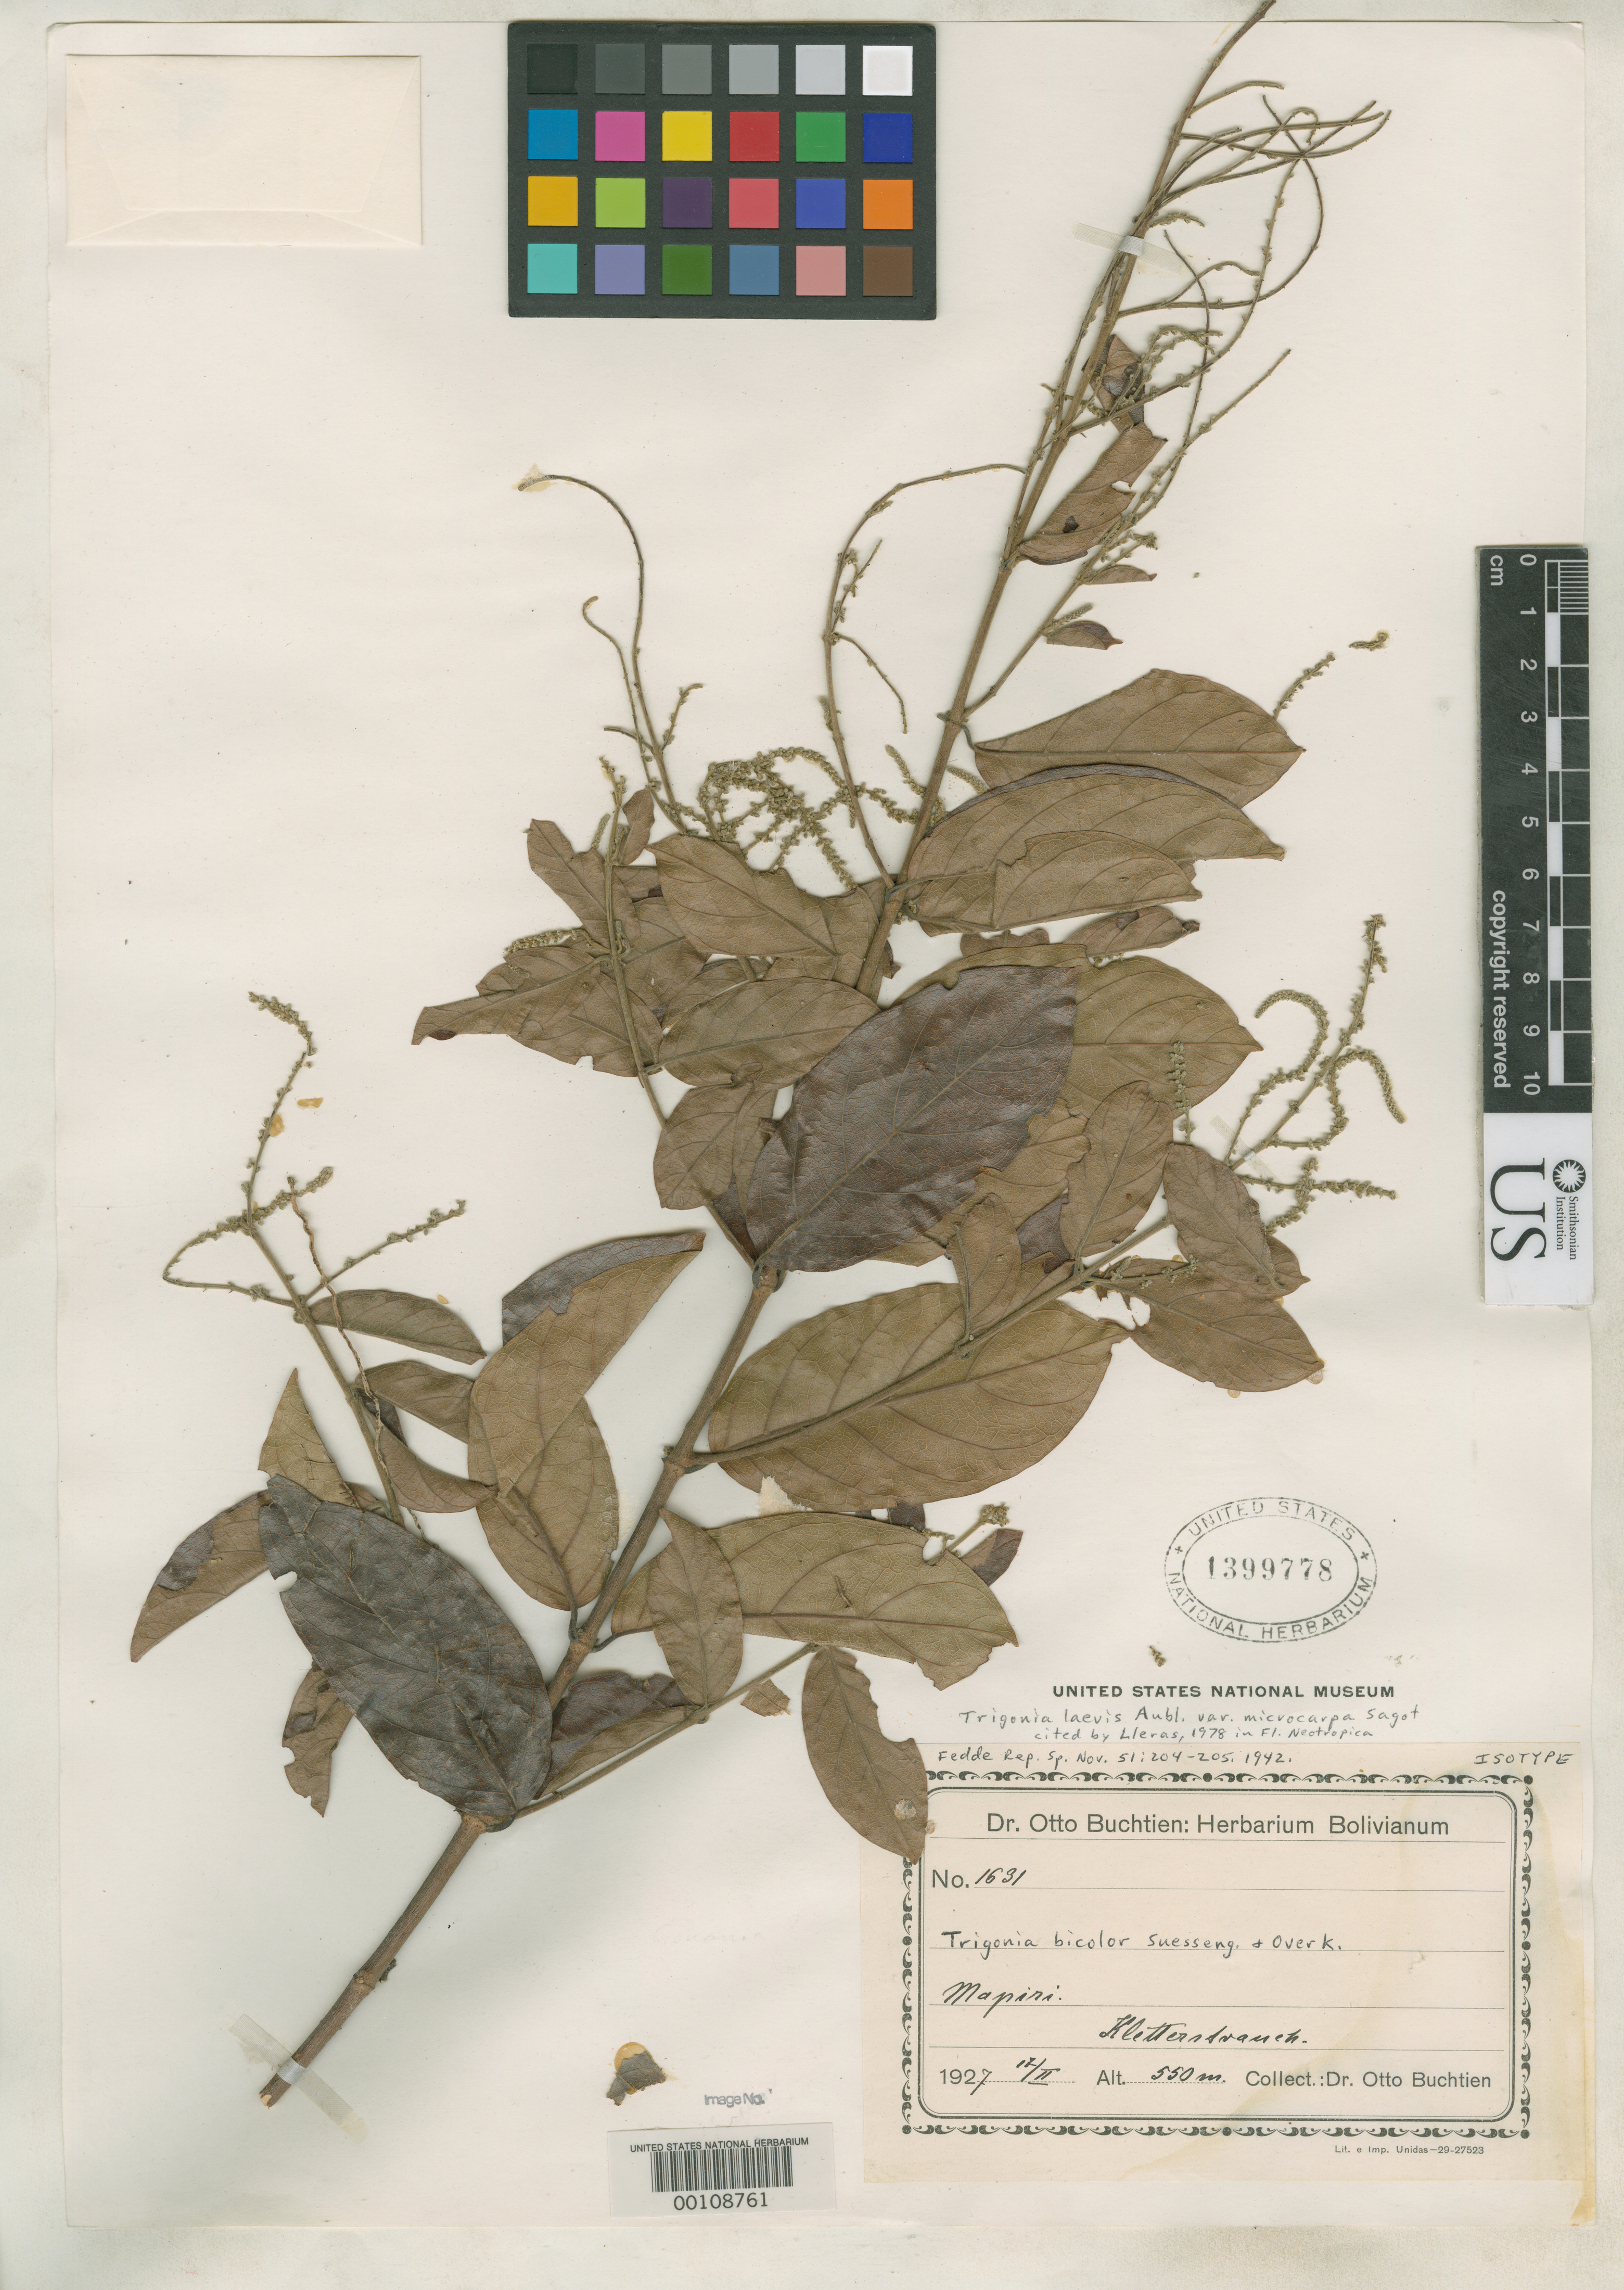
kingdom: Plantae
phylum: Tracheophyta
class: Magnoliopsida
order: Malpighiales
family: Trigoniaceae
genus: Trigonia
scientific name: Trigonia bicolor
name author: Suess. & Overkott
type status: Isotype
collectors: O. Buchtien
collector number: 1631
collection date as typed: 12 Feb 1927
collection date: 1927-02-12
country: Bolivia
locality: Mapiri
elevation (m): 168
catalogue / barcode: US 1399778